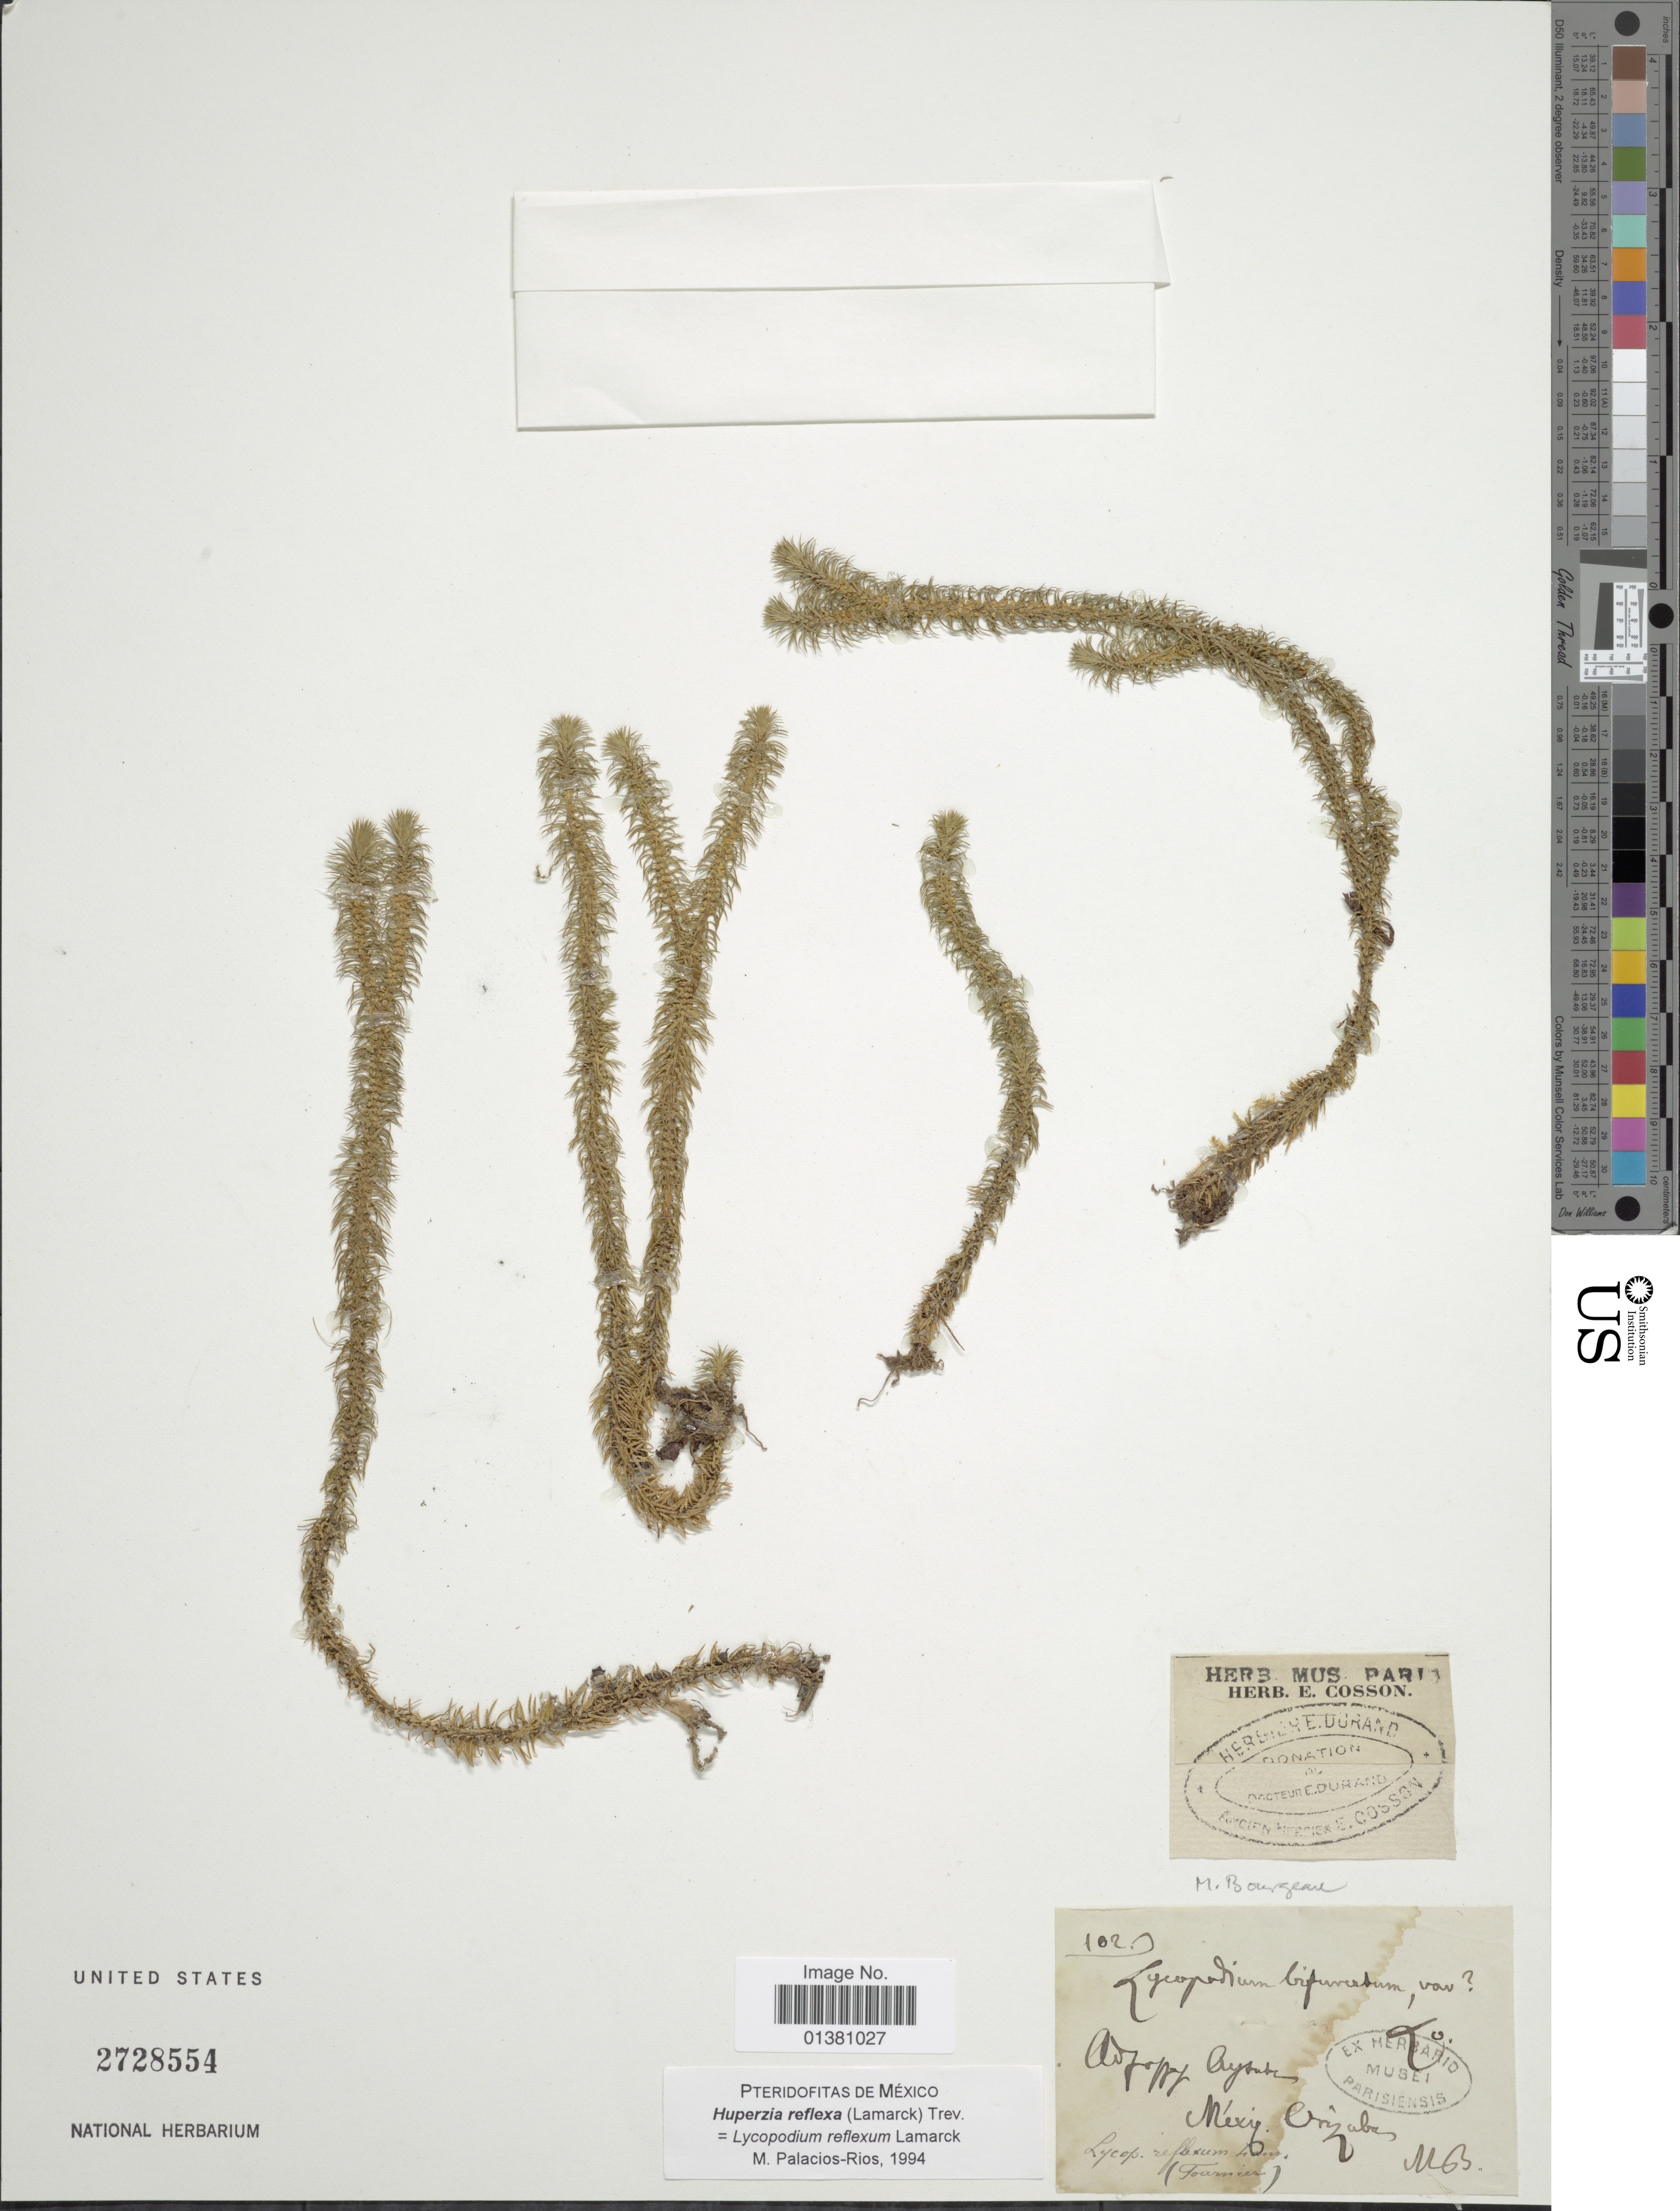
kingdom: Plantae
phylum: Tracheophyta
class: Lycopodiopsida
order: Lycopodiales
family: Lycopodiaceae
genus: Phlegmariurus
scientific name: Phlegmariurus reflexus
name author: (Lam.) B. Øllg.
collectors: M. Bourgeau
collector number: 102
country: Mexico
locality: Orizaba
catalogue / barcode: US 2728554